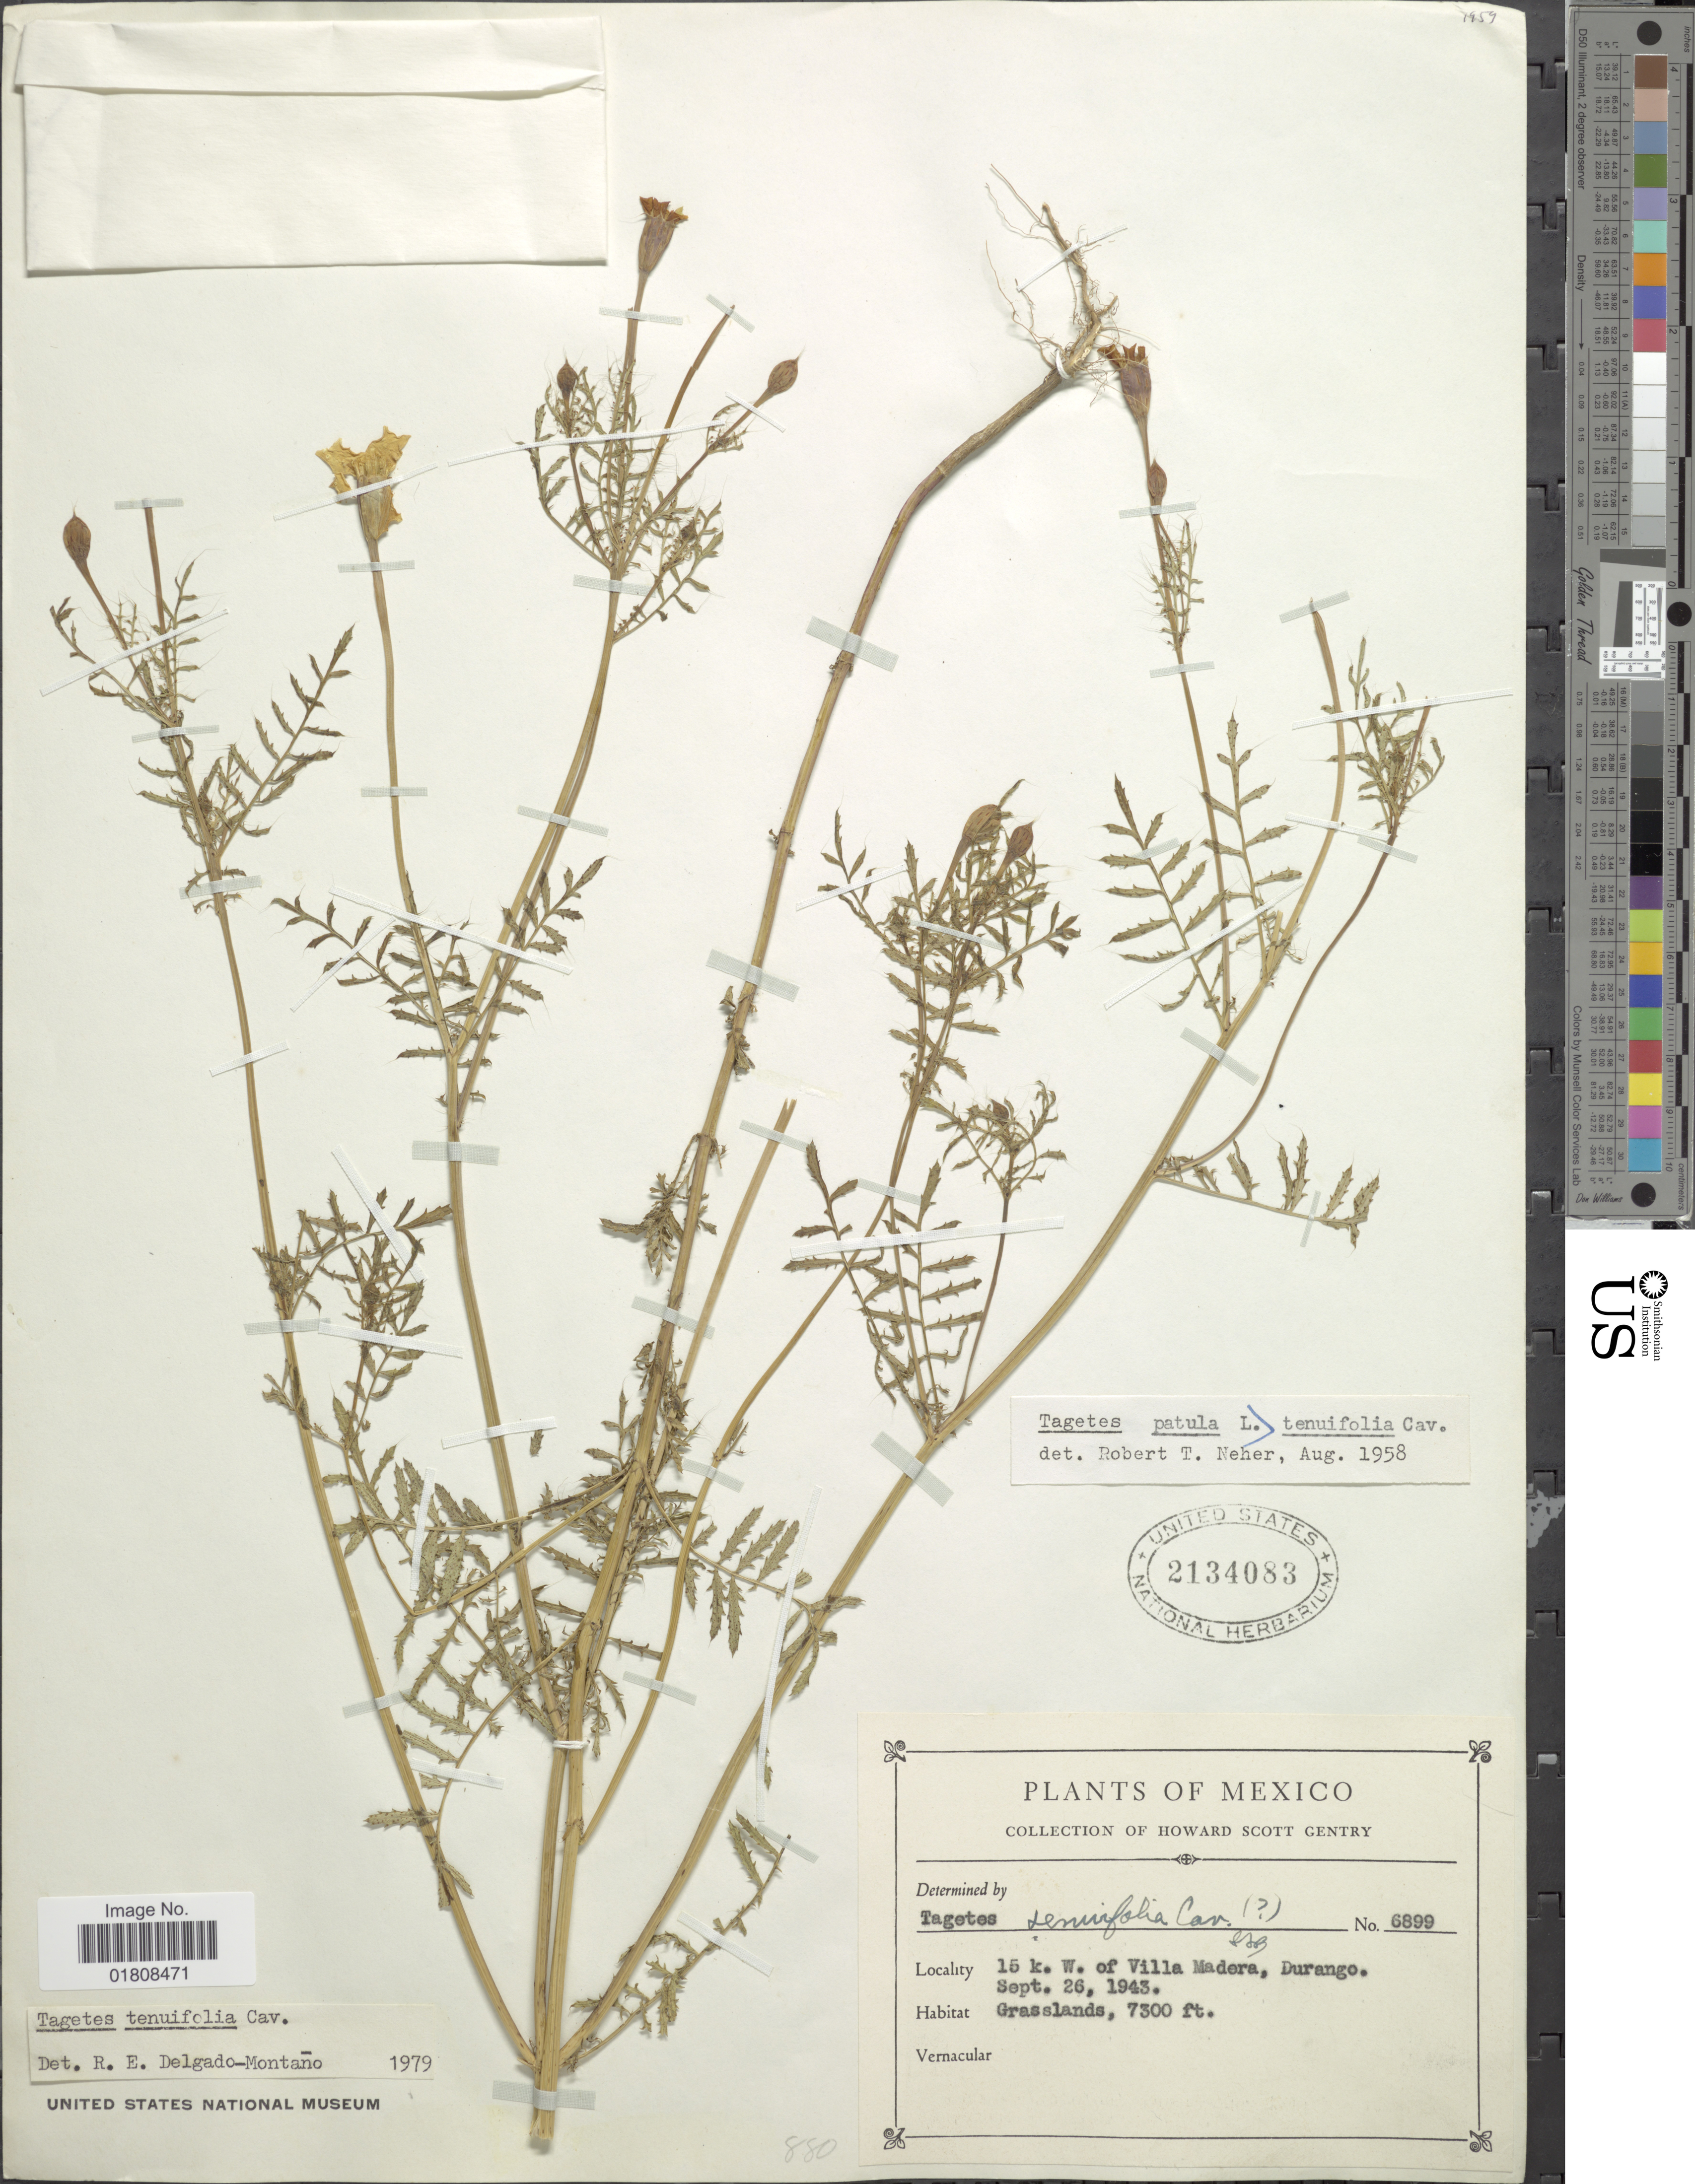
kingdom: Plantae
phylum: Tracheophyta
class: Magnoliopsida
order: Asterales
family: Asteraceae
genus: Tagetes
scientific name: Tagetes tenuifolia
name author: Cav.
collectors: H. S. Gentry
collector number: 6899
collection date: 1943-09-26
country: Mexico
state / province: Durango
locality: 15 k. W of Villa Madera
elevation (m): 2225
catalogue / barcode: US 2134083